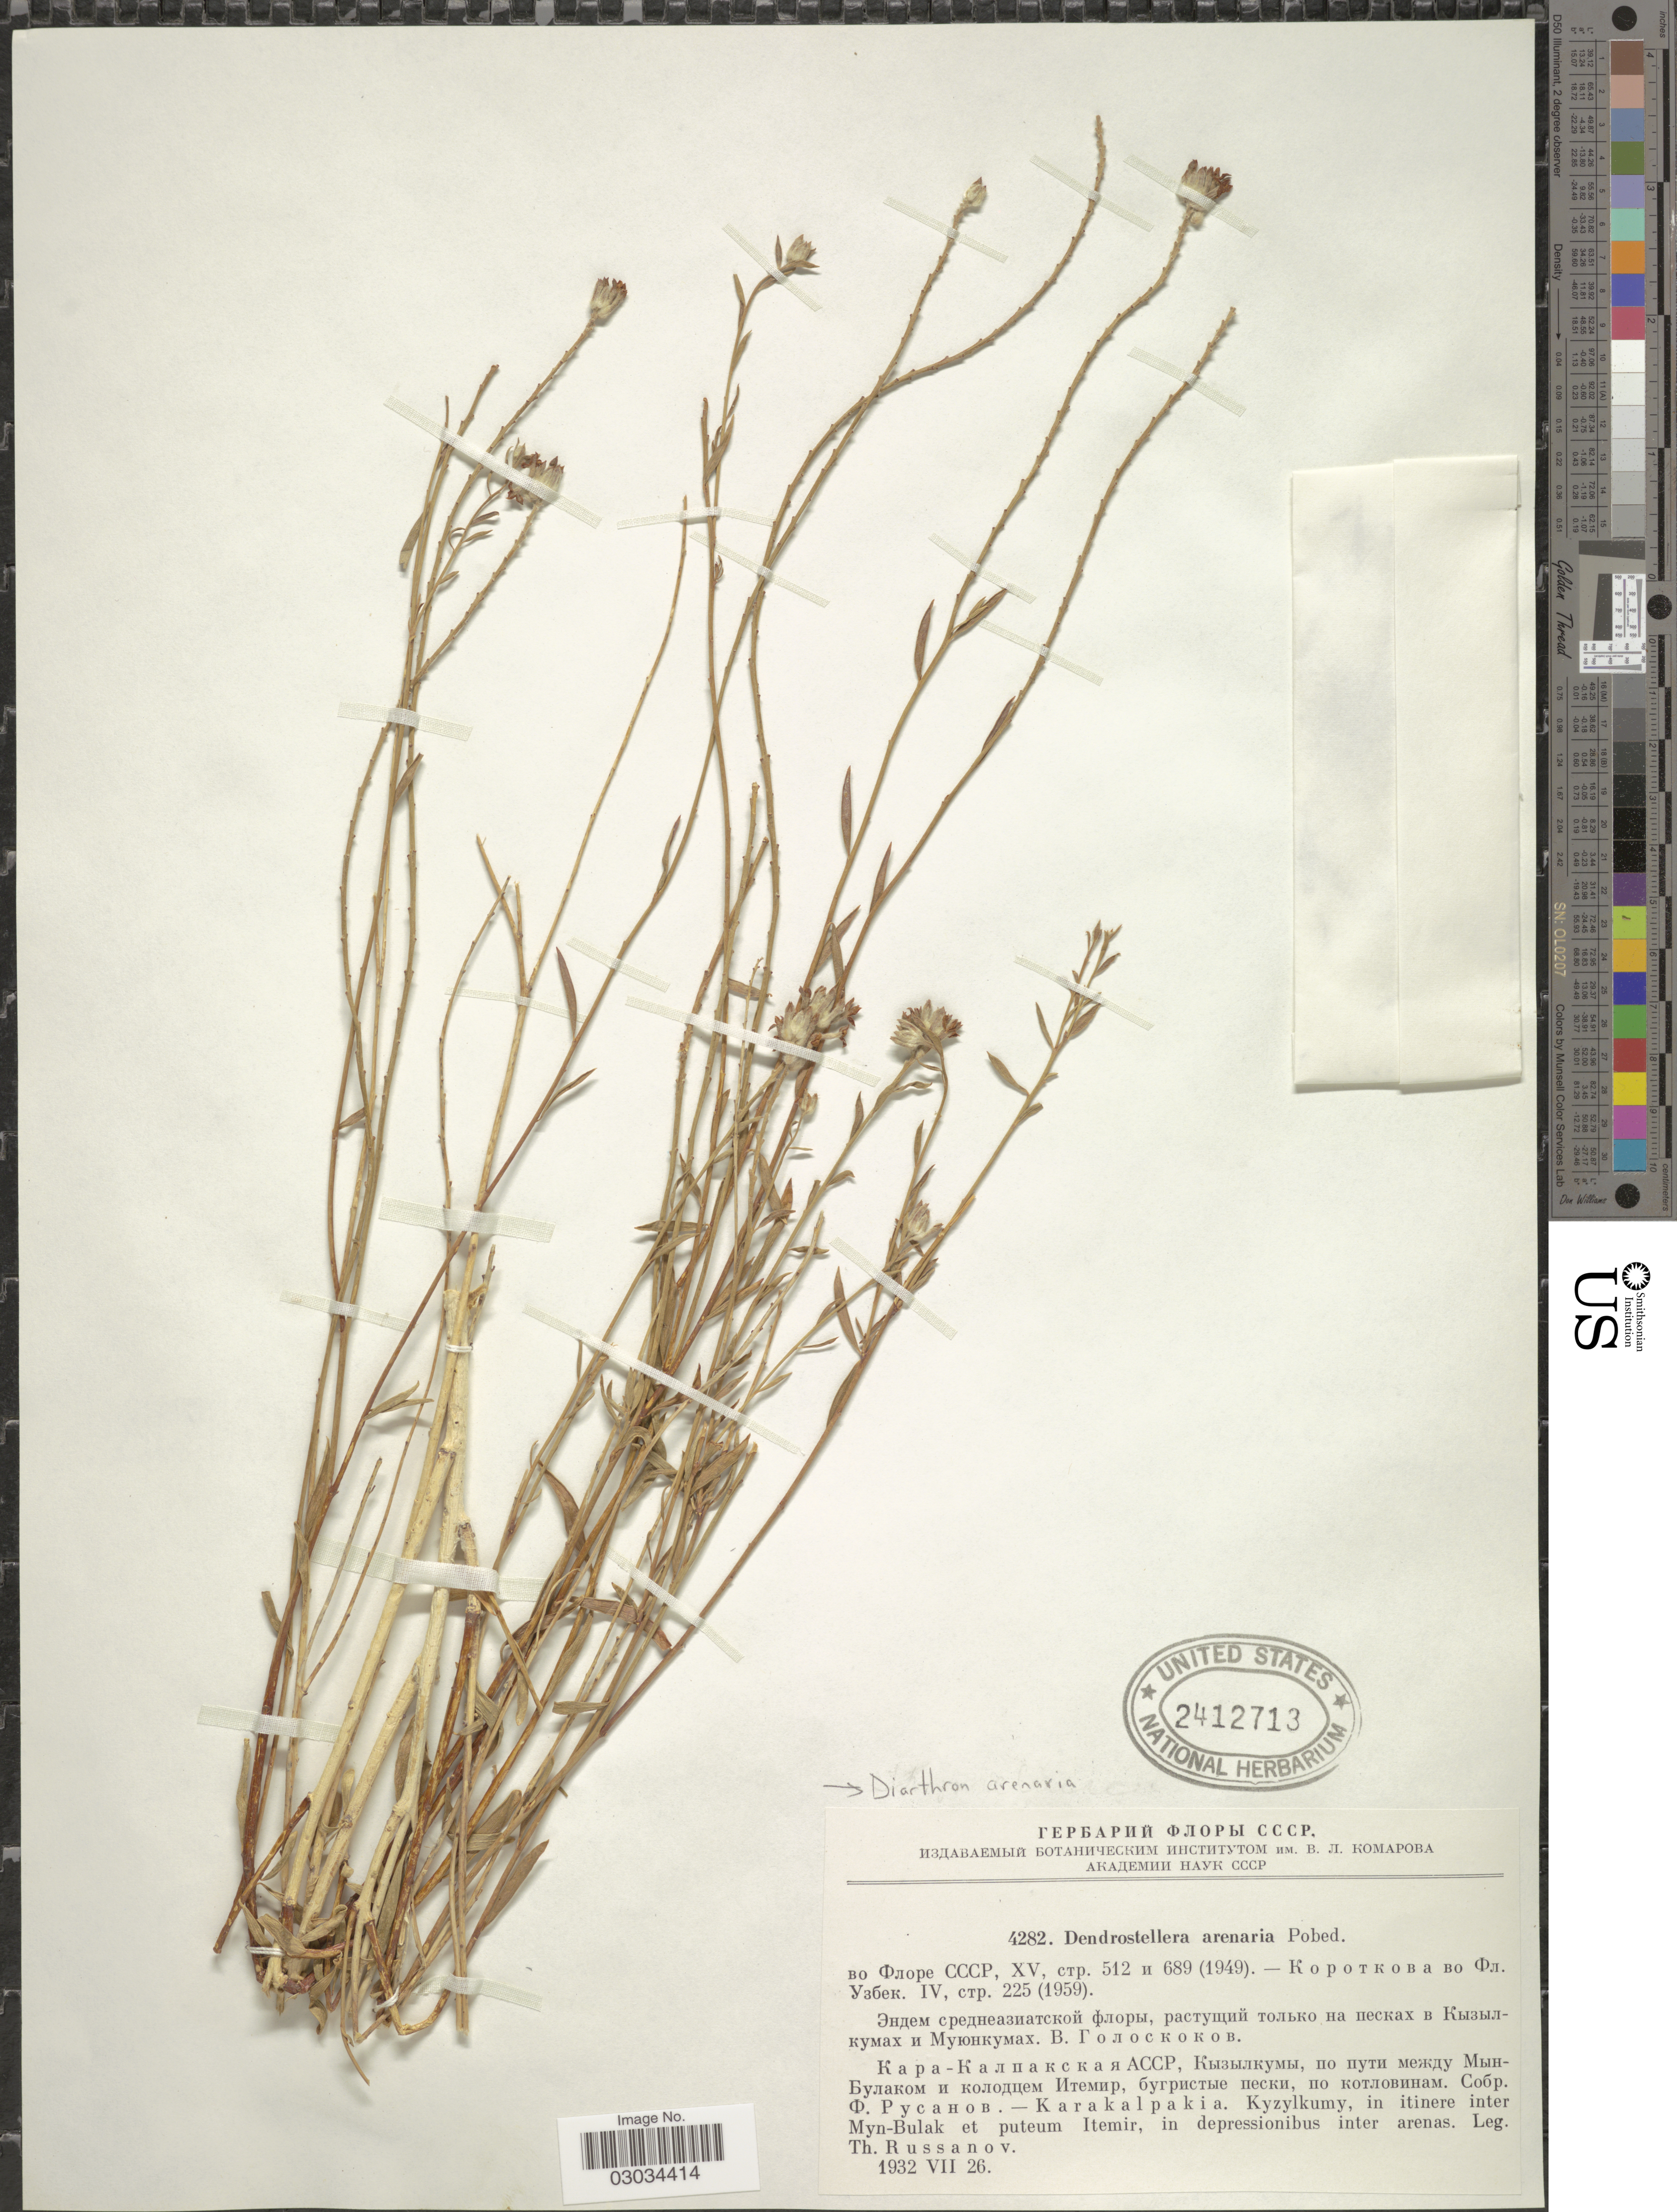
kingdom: Plantae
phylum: Tracheophyta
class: Magnoliopsida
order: Malvales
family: Thymelaeaceae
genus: Diarthron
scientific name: Diarthron arenaria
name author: (Pobed.) Kit Tan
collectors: T. Russanov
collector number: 4282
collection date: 1932-07-26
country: Uzbekistan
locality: Karakalpakia. Kyzylkumy, in itinere inter Myn-Bulak et puteum Itemir, in depressionibus inter arenas.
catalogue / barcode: US 2412713